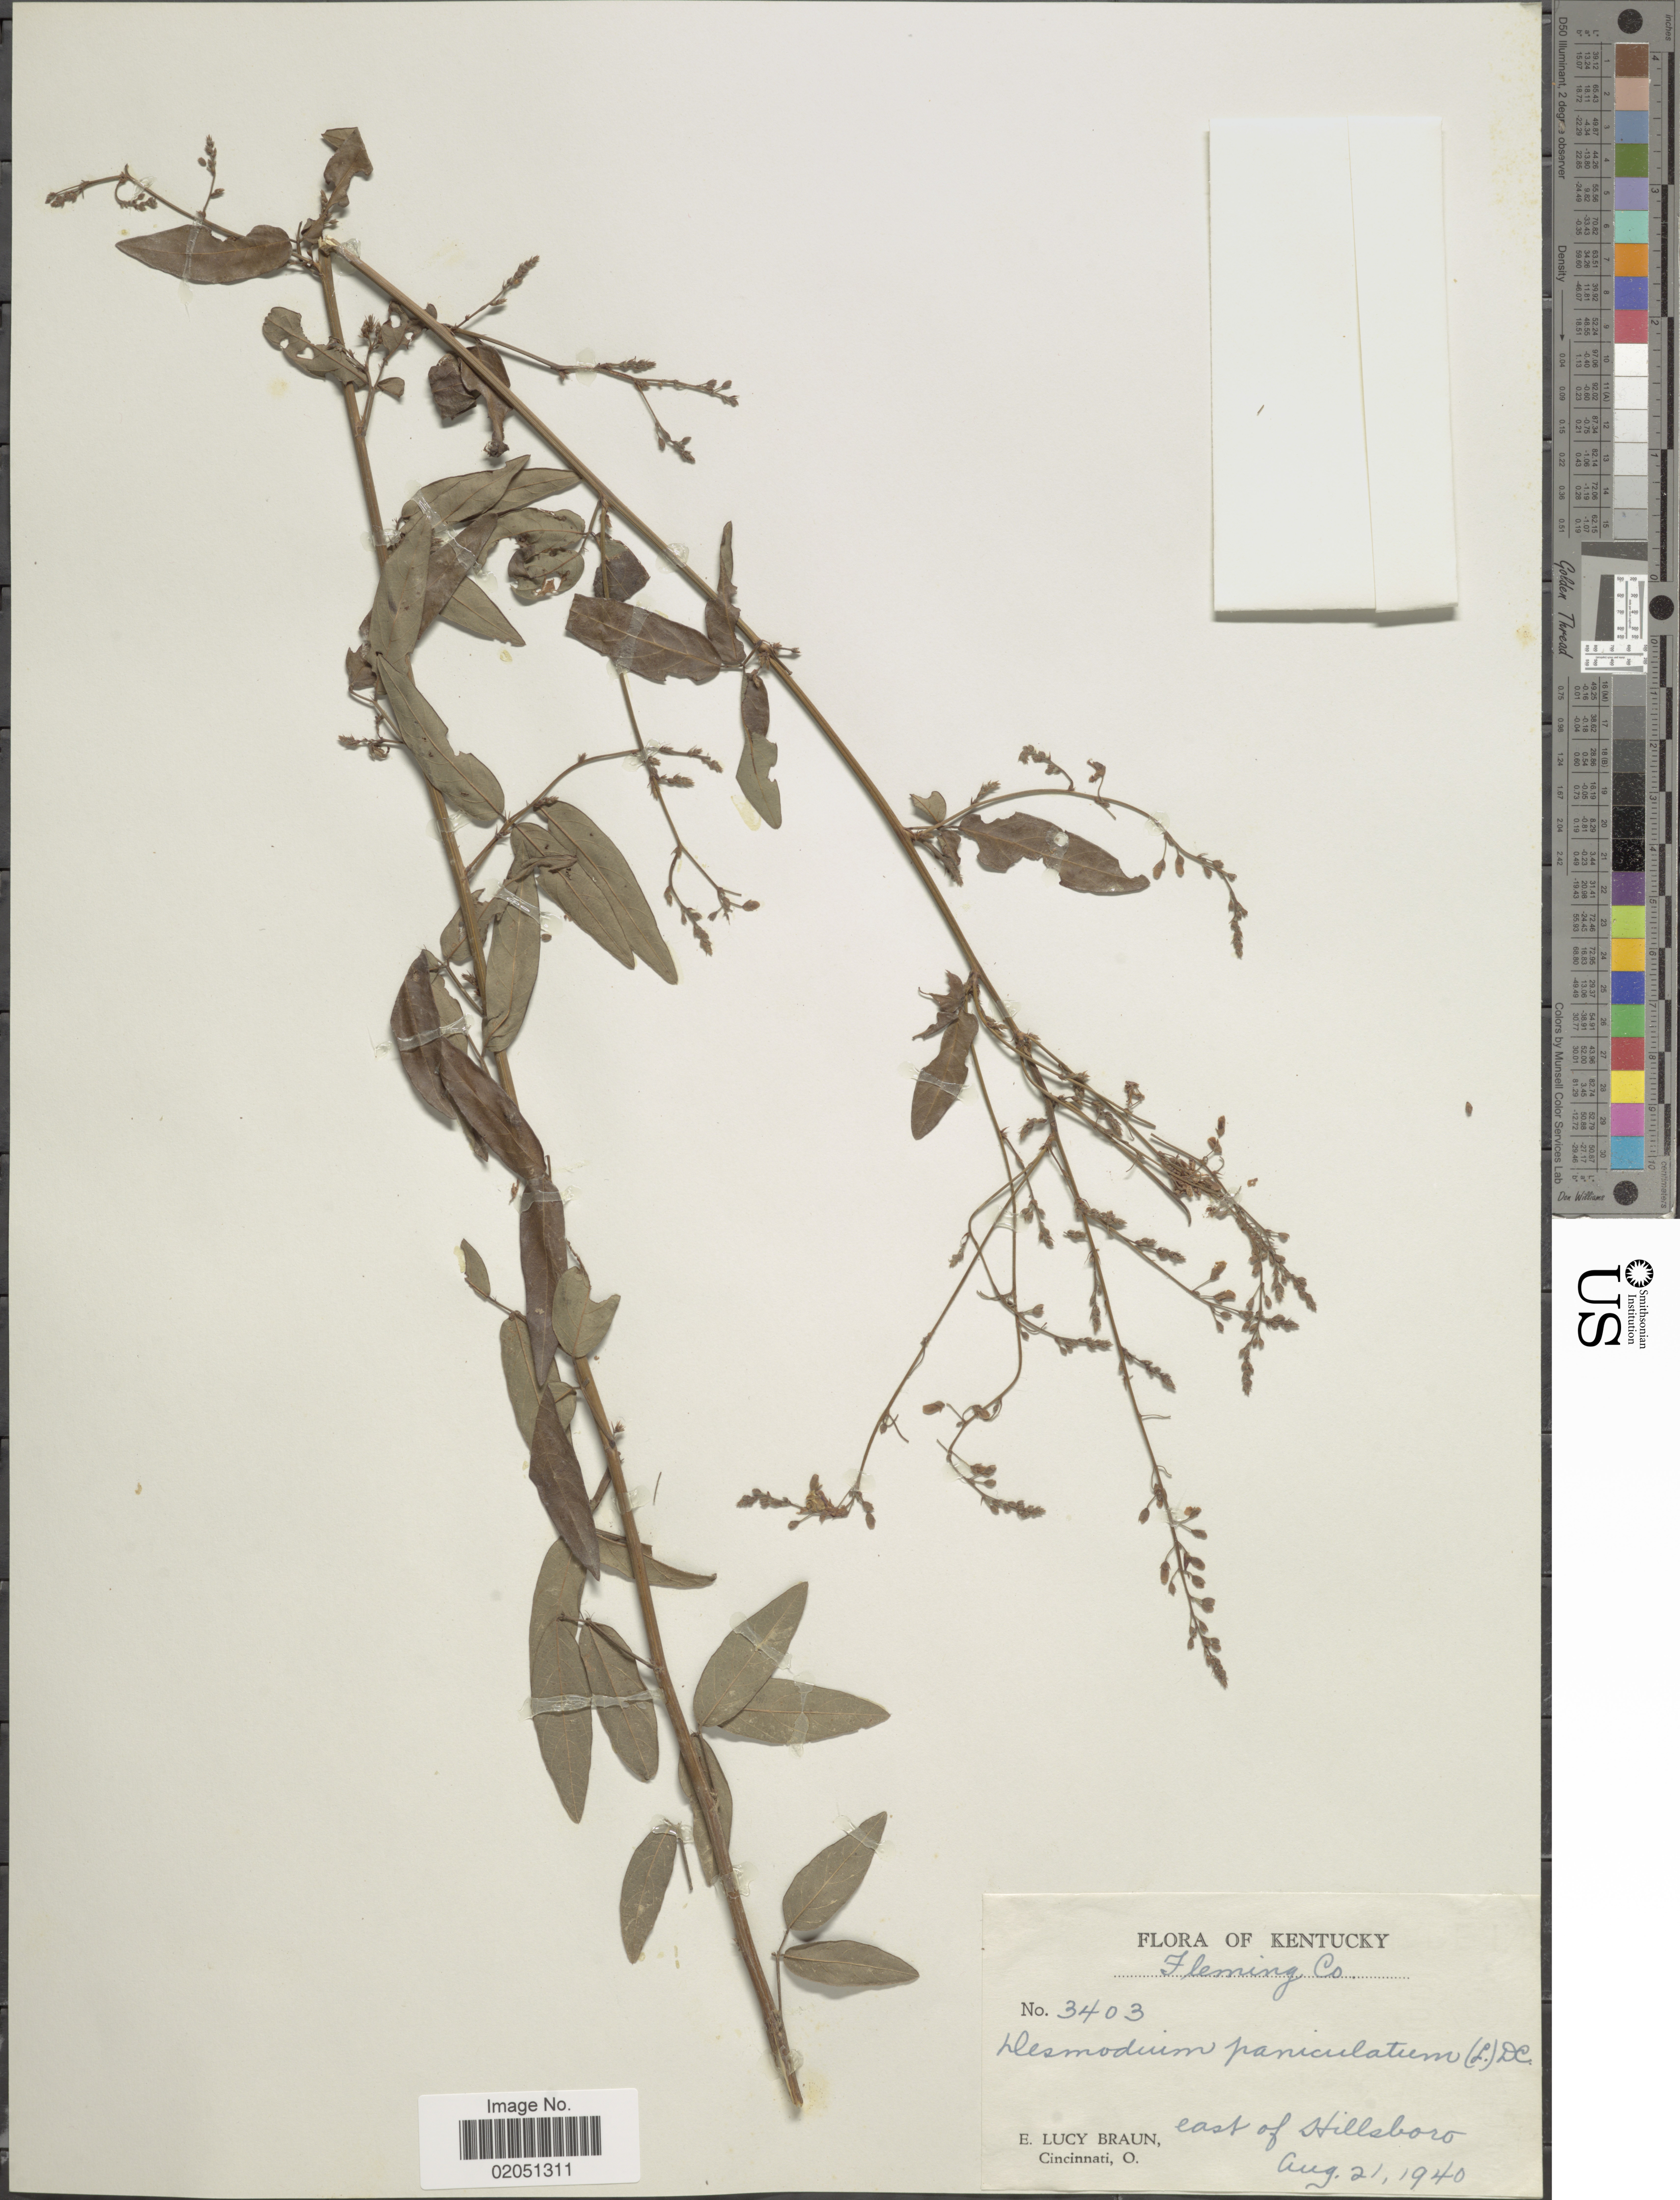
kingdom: Plantae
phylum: Tracheophyta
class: Magnoliopsida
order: Fabales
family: Fabaceae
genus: Desmodium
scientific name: Desmodium paniculatum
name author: (L.) DC.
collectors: E. L. Braun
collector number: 3403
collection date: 1940-08-21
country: United States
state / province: Kentucky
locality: Fleming Co, East of Hillsboro